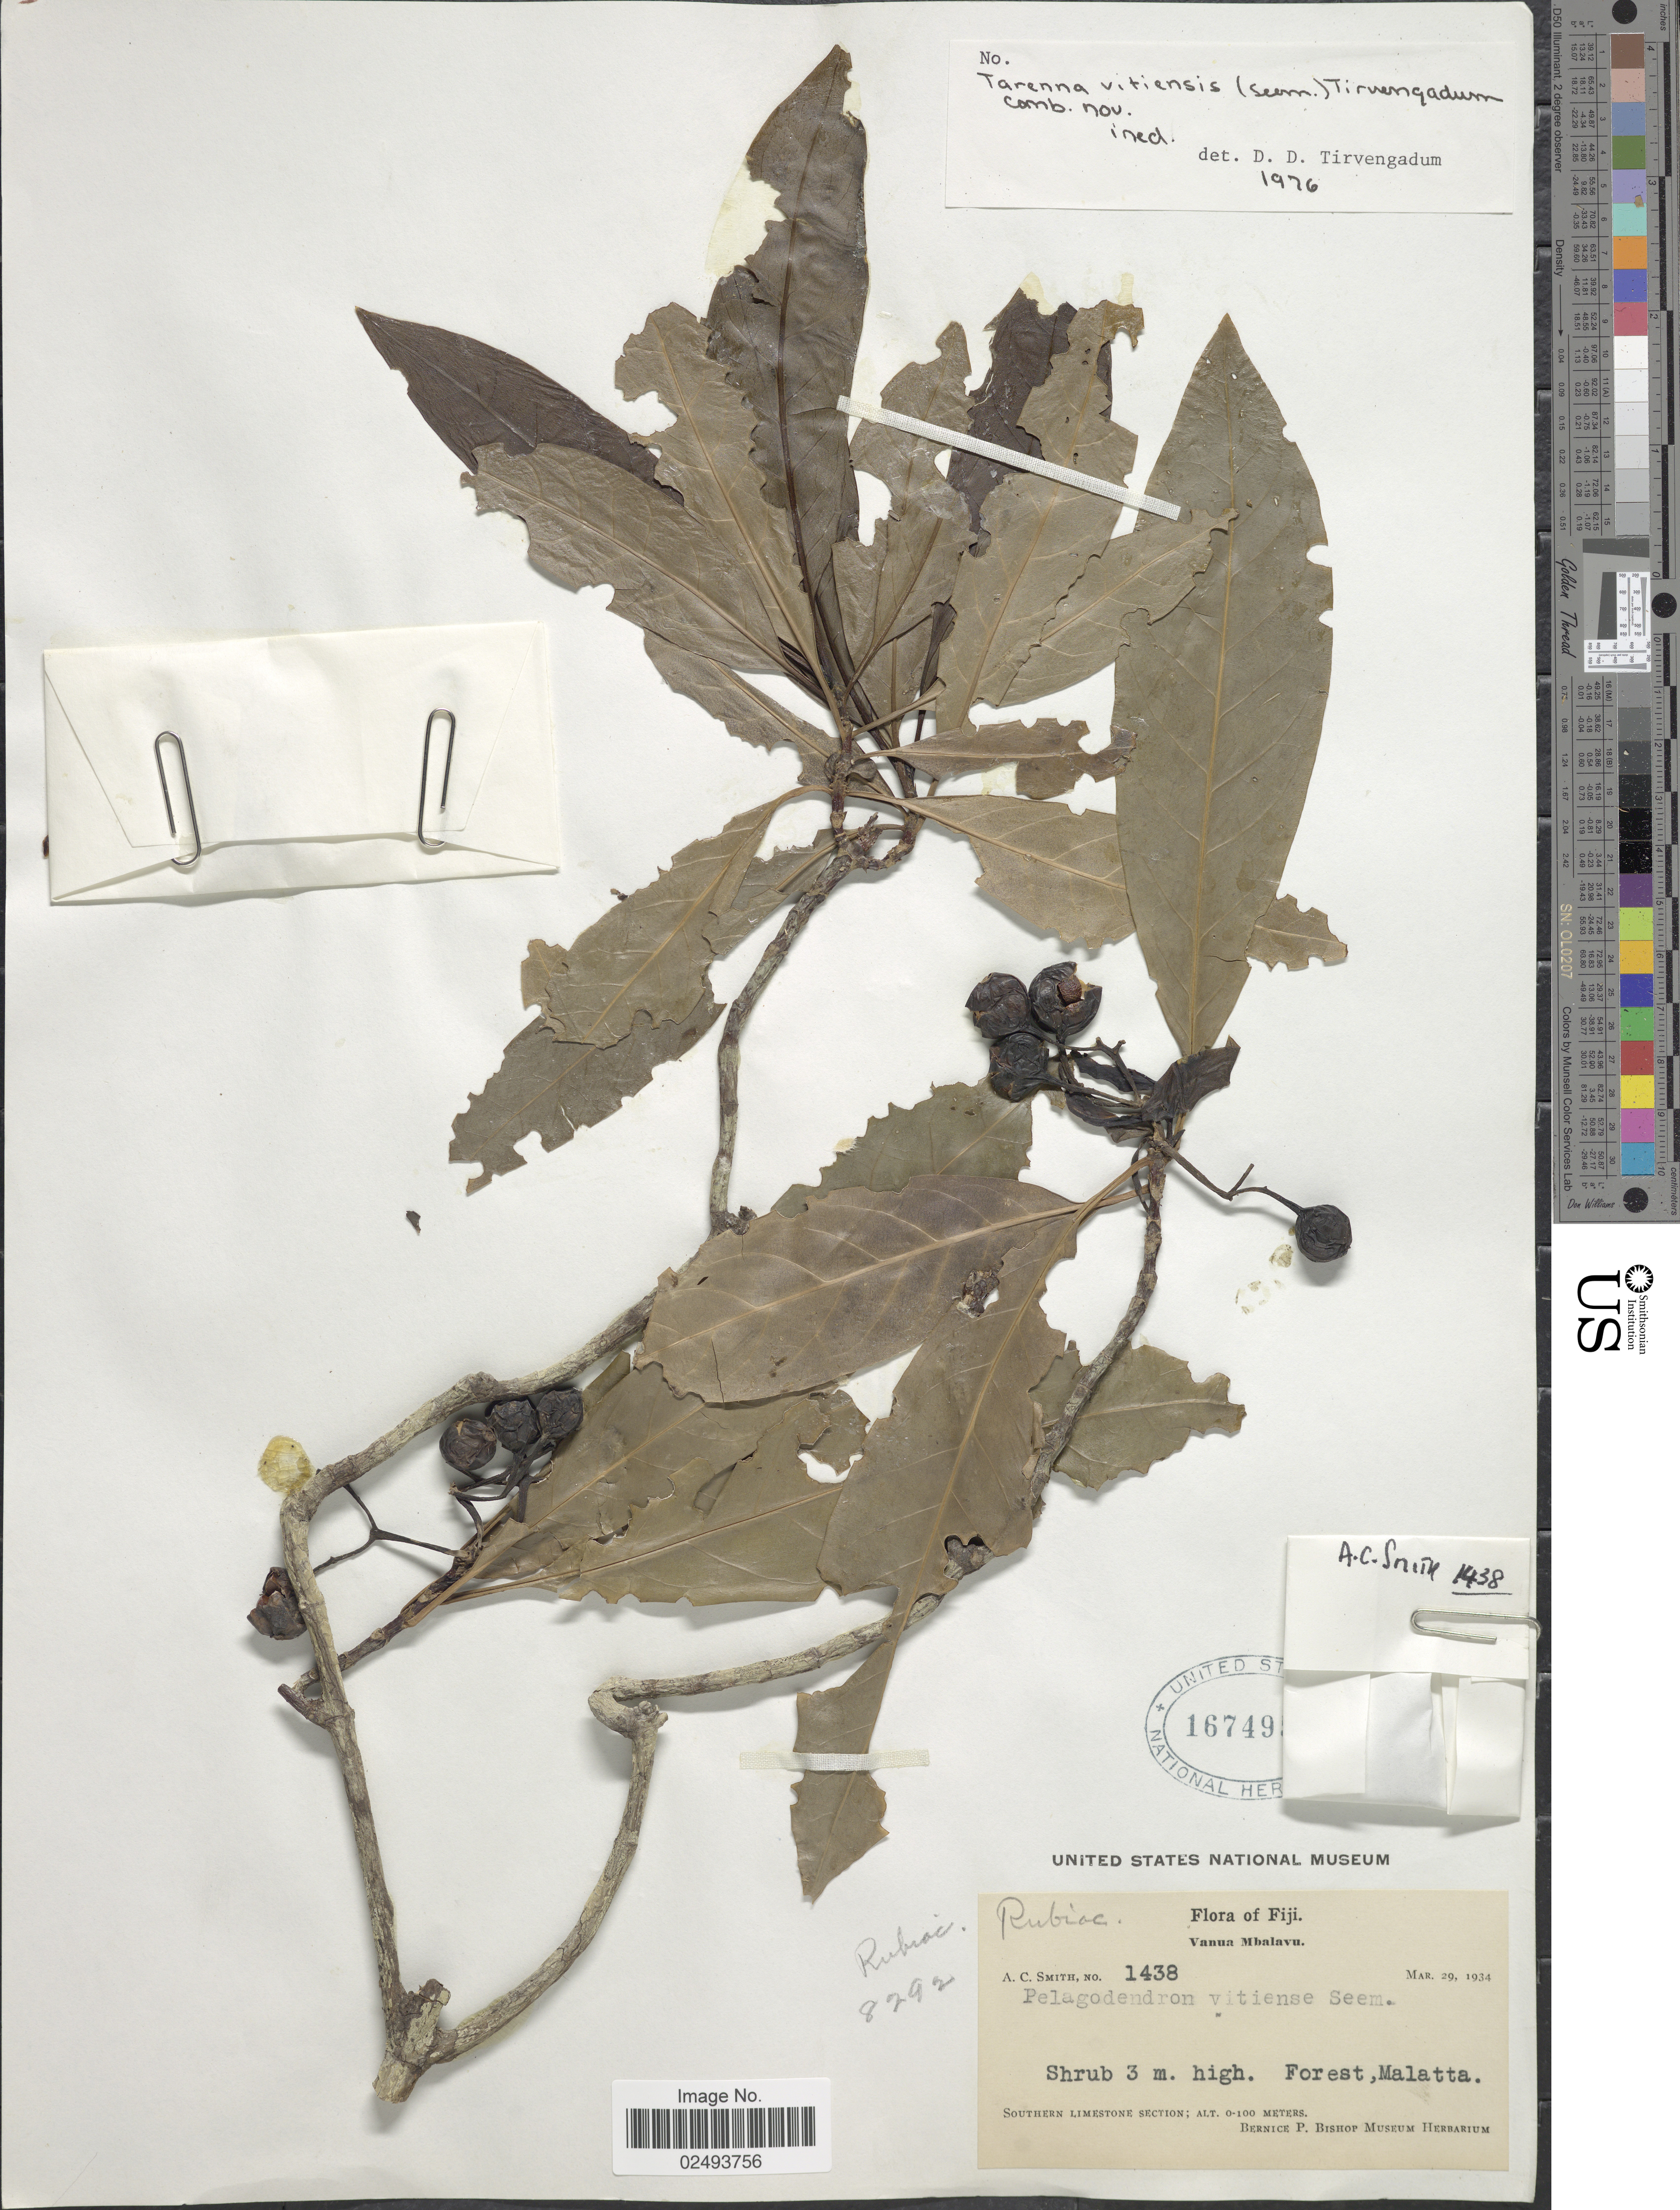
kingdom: Plantae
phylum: Tracheophyta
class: Magnoliopsida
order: Gentianales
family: Rubiaceae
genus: Tarenna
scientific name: Tarenna vitiensis (Seem.) Tirveng. comb. nov. ined.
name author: Craib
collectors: A. C. Smith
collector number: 1438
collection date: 1934-03-29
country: Fiji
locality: Vanua Mbalavu, Southern Limestone Section, Forest, Malatta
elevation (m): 0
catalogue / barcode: US 1674953